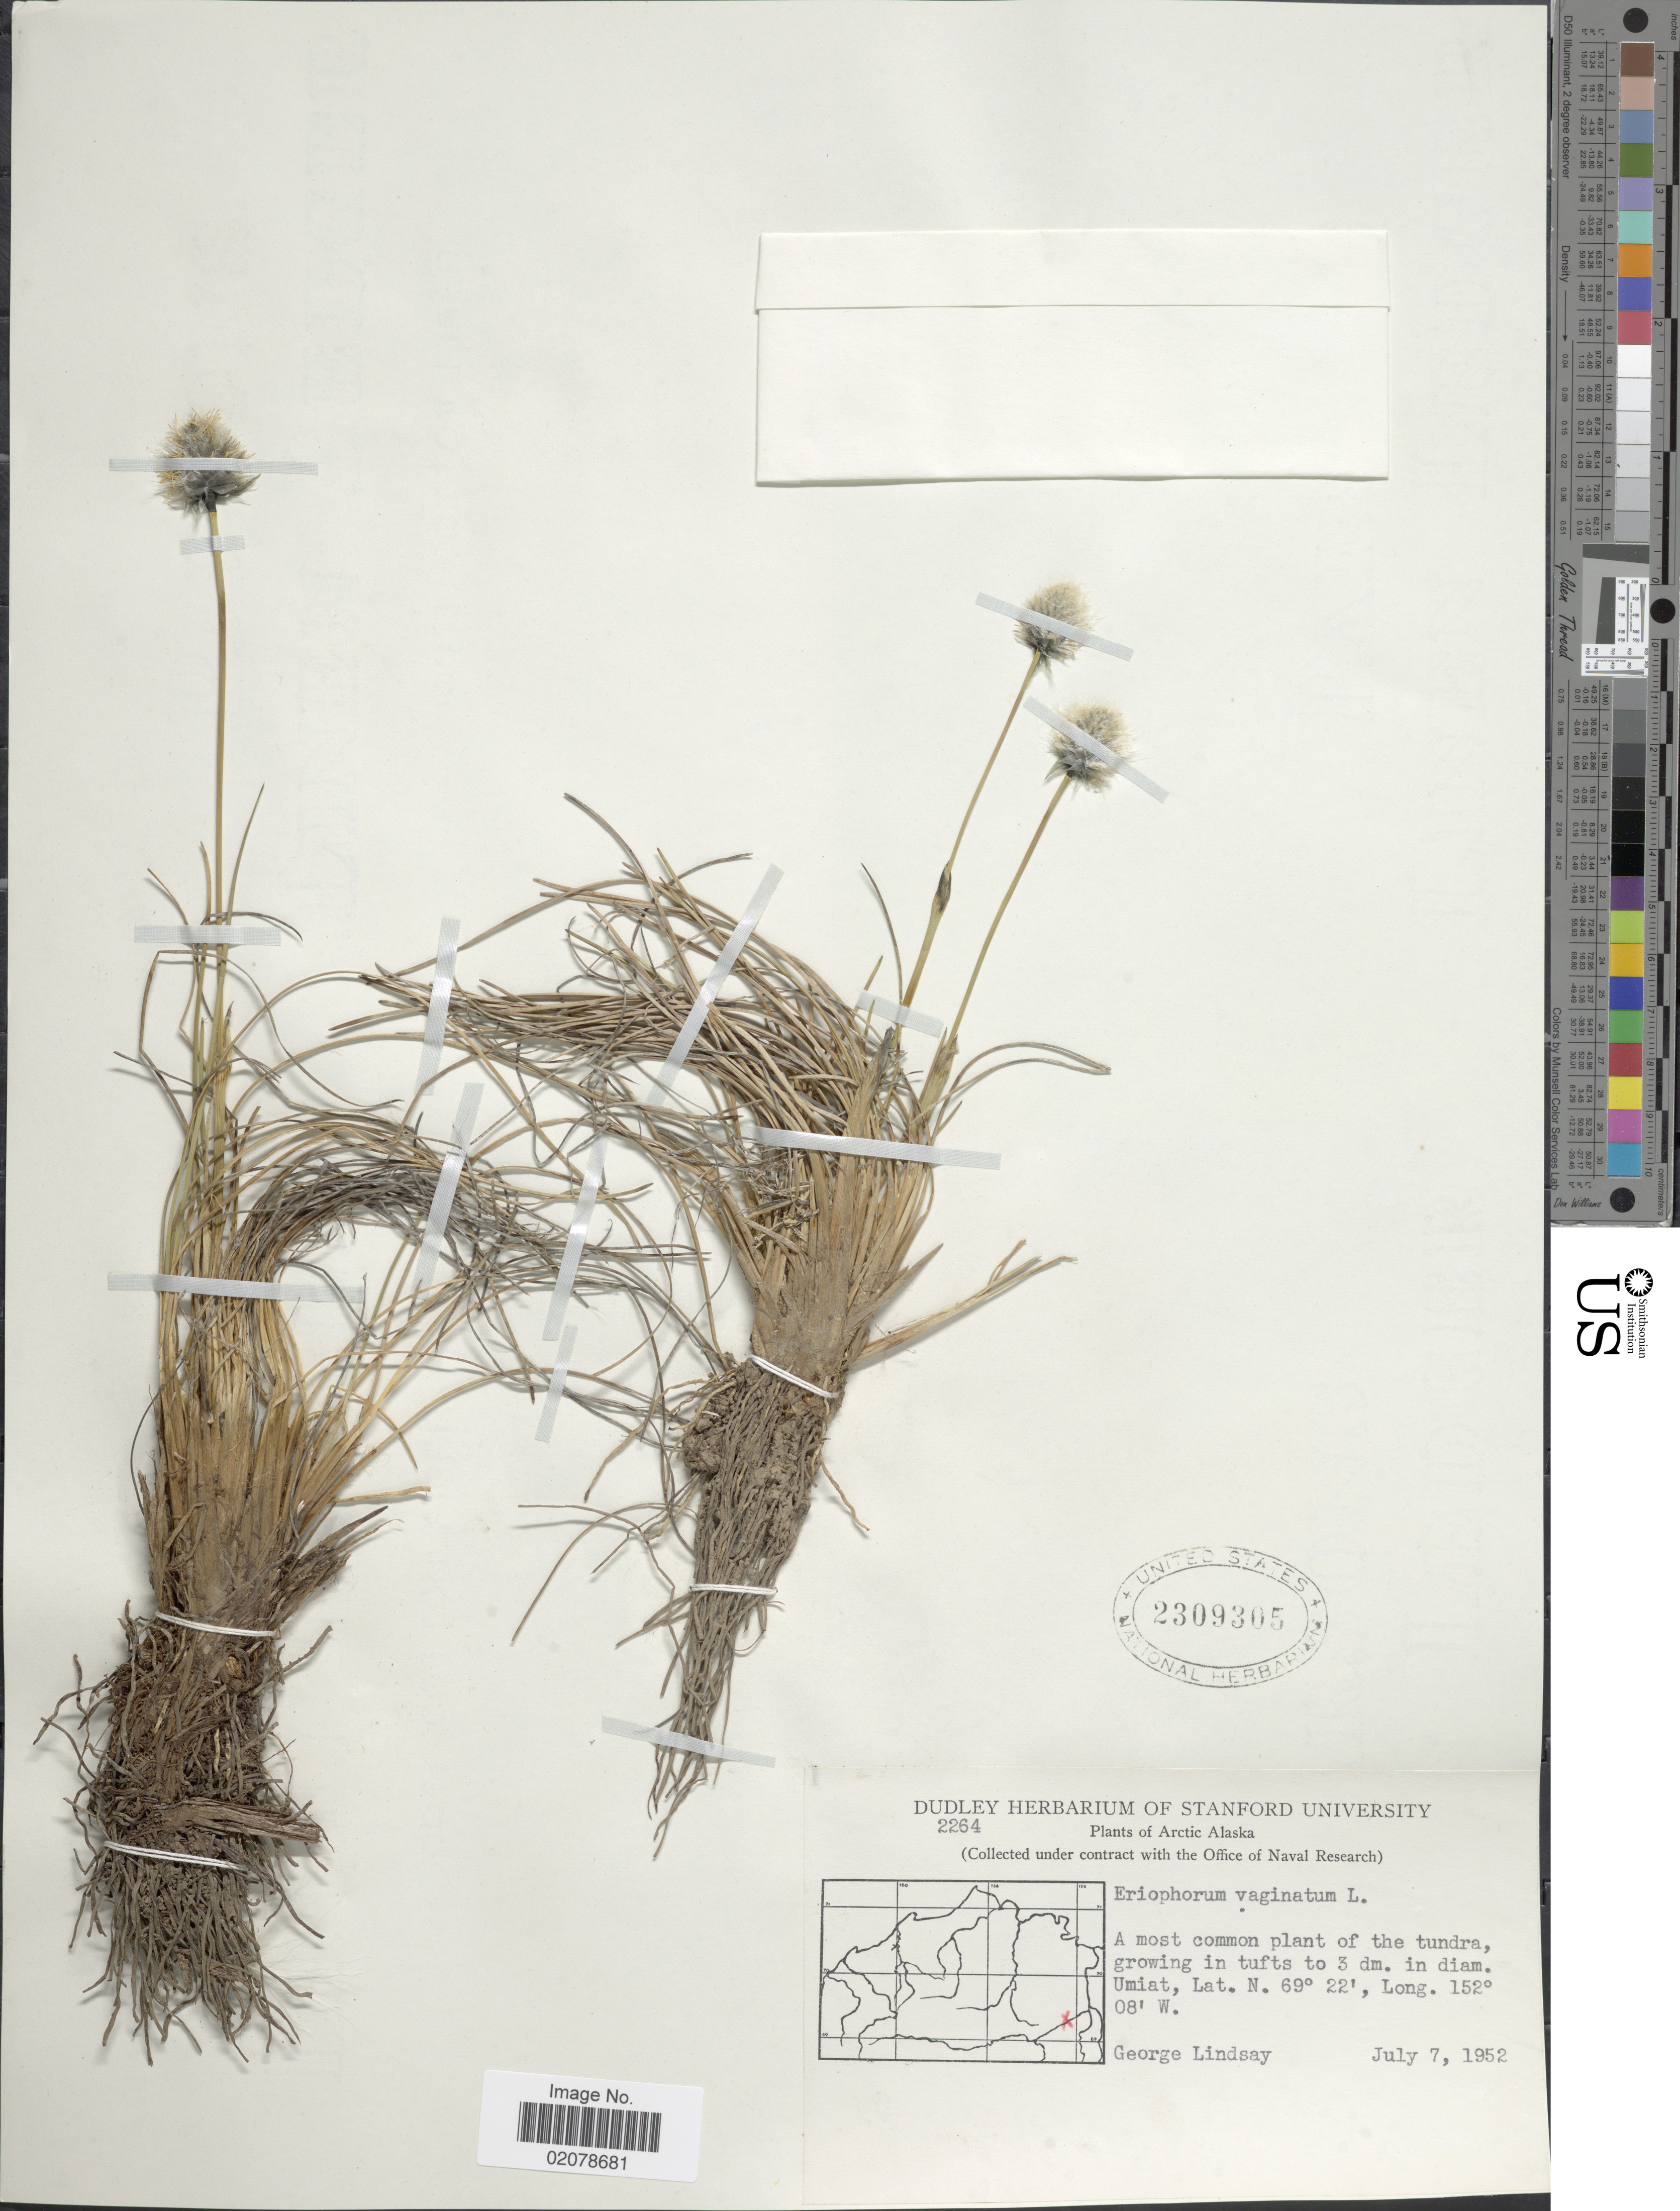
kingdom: Plantae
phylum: Tracheophyta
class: Liliopsida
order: Poales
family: Cyperaceae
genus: Eriophorum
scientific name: Eriophorum vaginatum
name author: L.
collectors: G. Lindsay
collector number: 2264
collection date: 1952-07-07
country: United States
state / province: Alaska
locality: Arctic Alaska. Umiat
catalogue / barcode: US 2309305